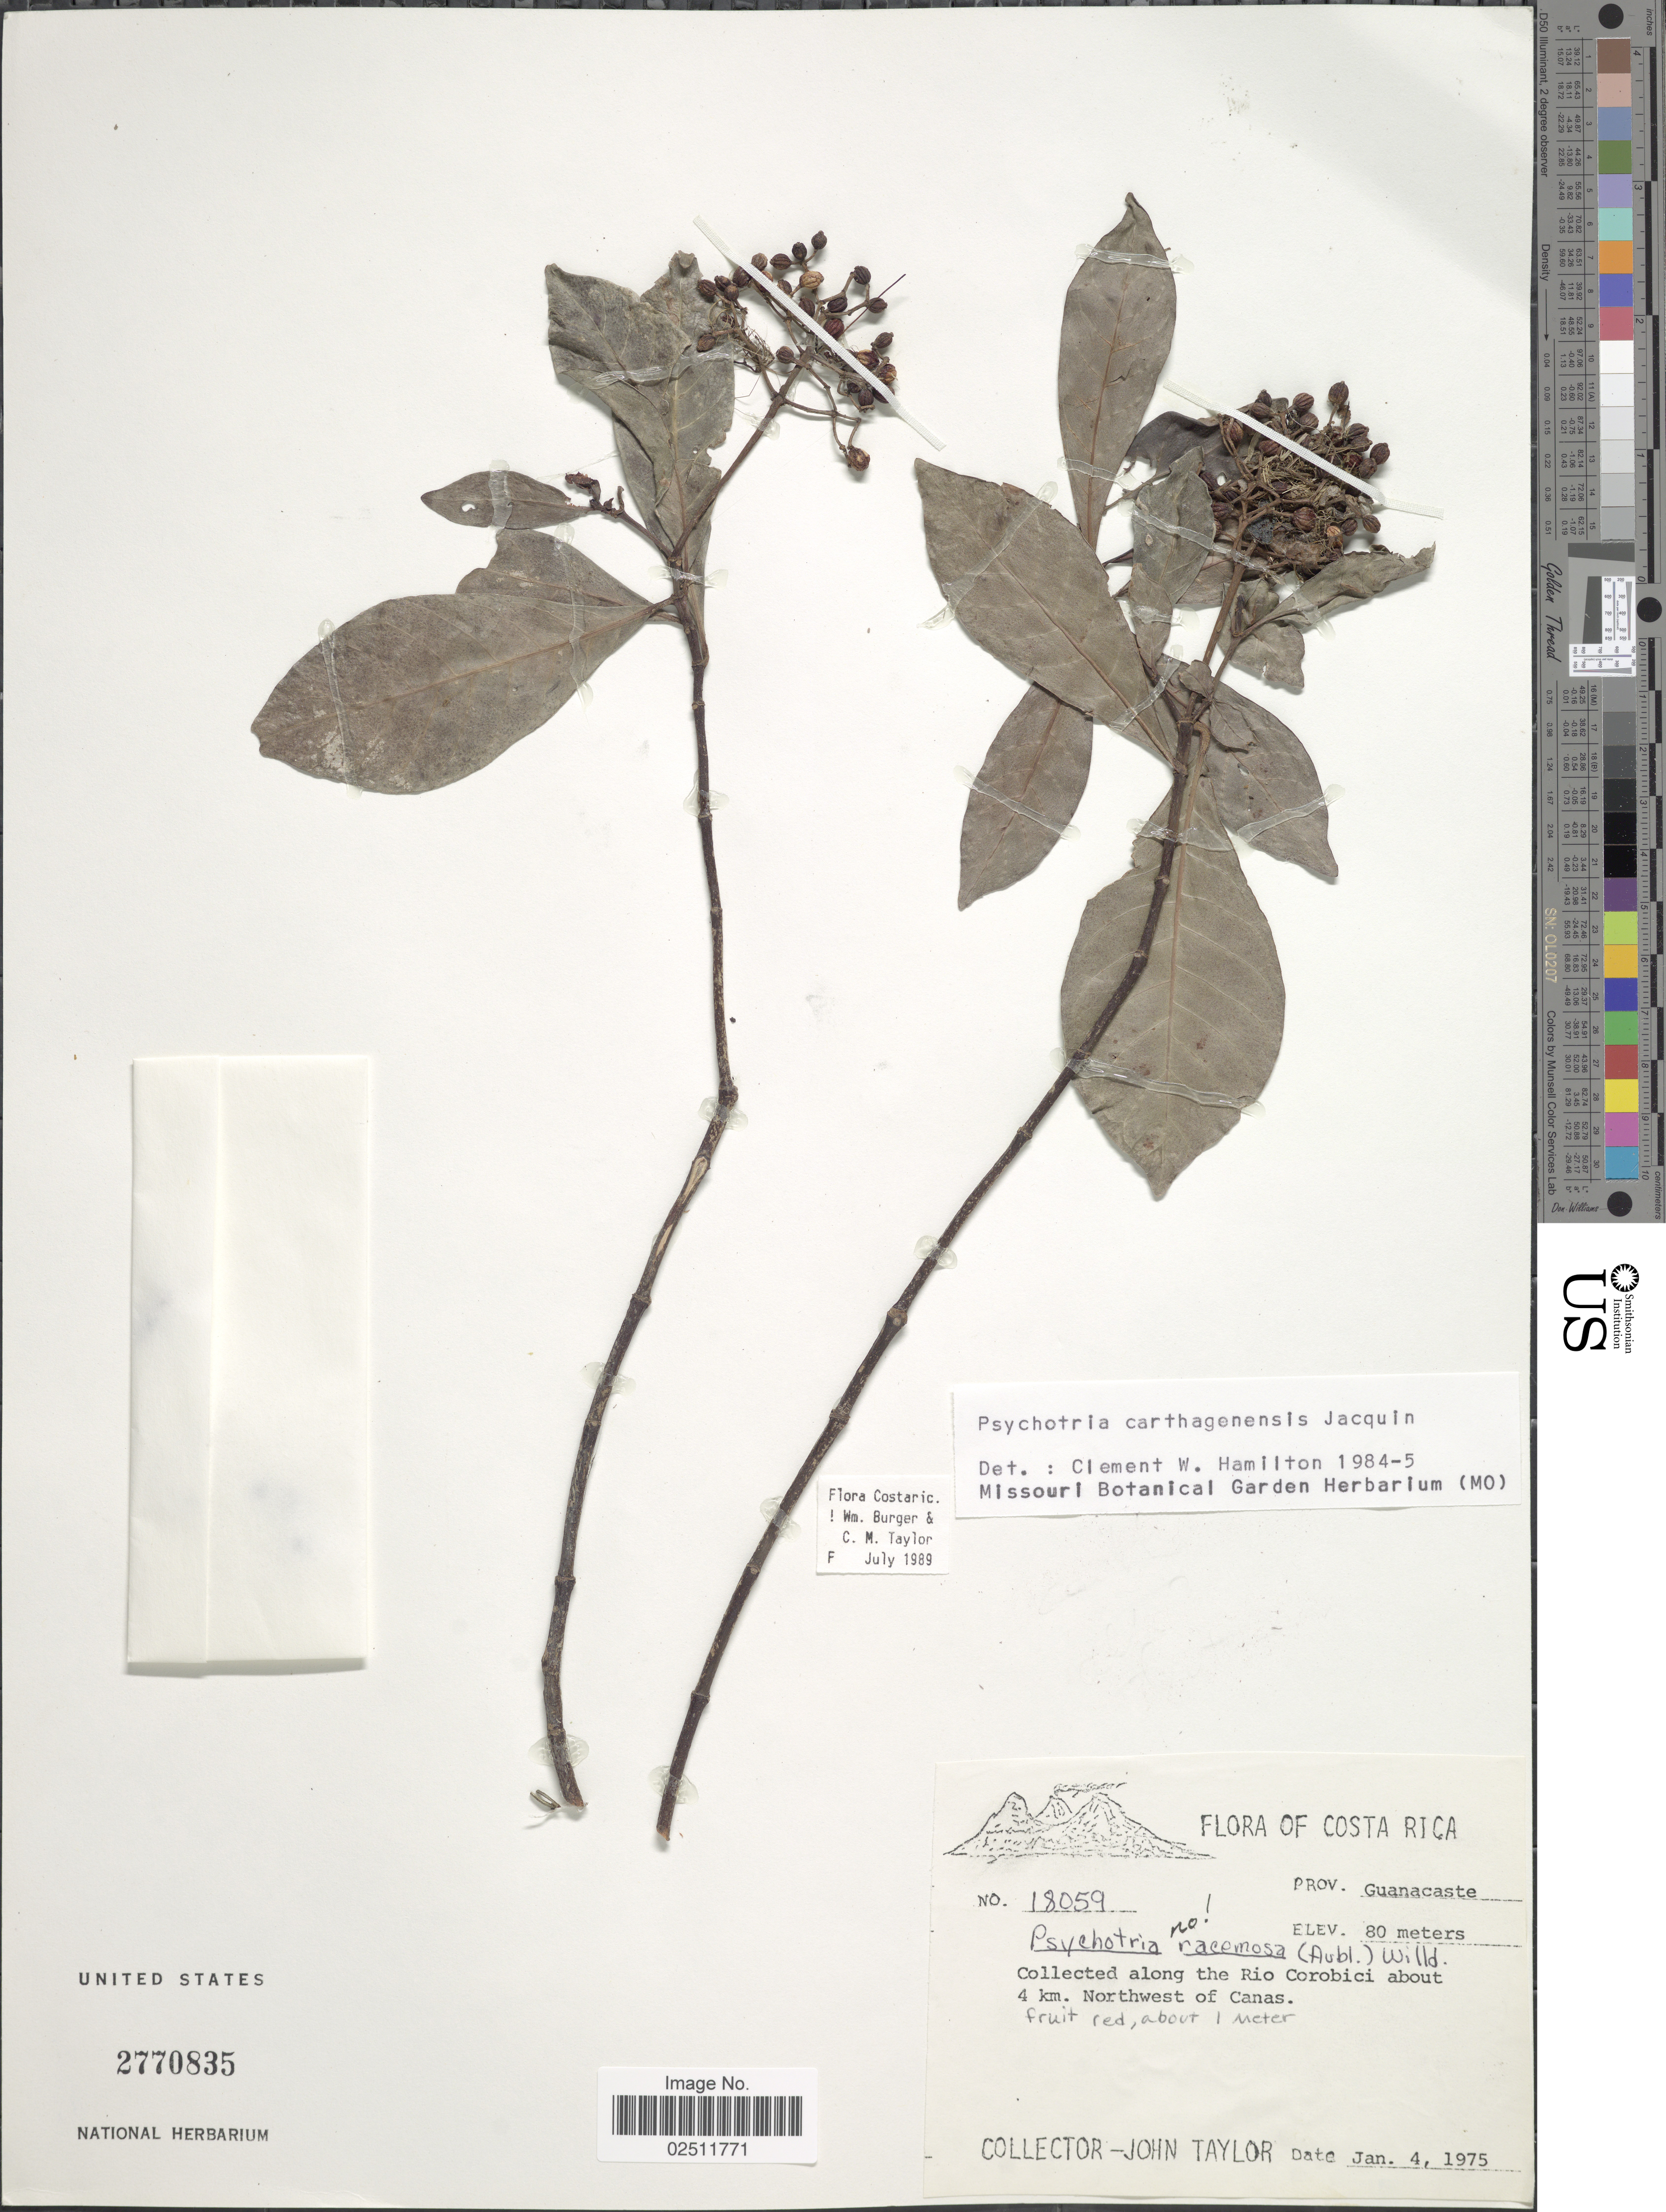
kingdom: Plantae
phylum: Tracheophyta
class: Magnoliopsida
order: Gentianales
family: Rubiaceae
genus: Psychotria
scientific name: Psychotria carthagenensis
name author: Jacq.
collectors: J. Taylor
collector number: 18059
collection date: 1975-01-04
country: Costa Rica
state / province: Guanacaste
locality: Along the Rio Corobici about 4 km. Northwest of Canas.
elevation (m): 80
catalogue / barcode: US 2770835